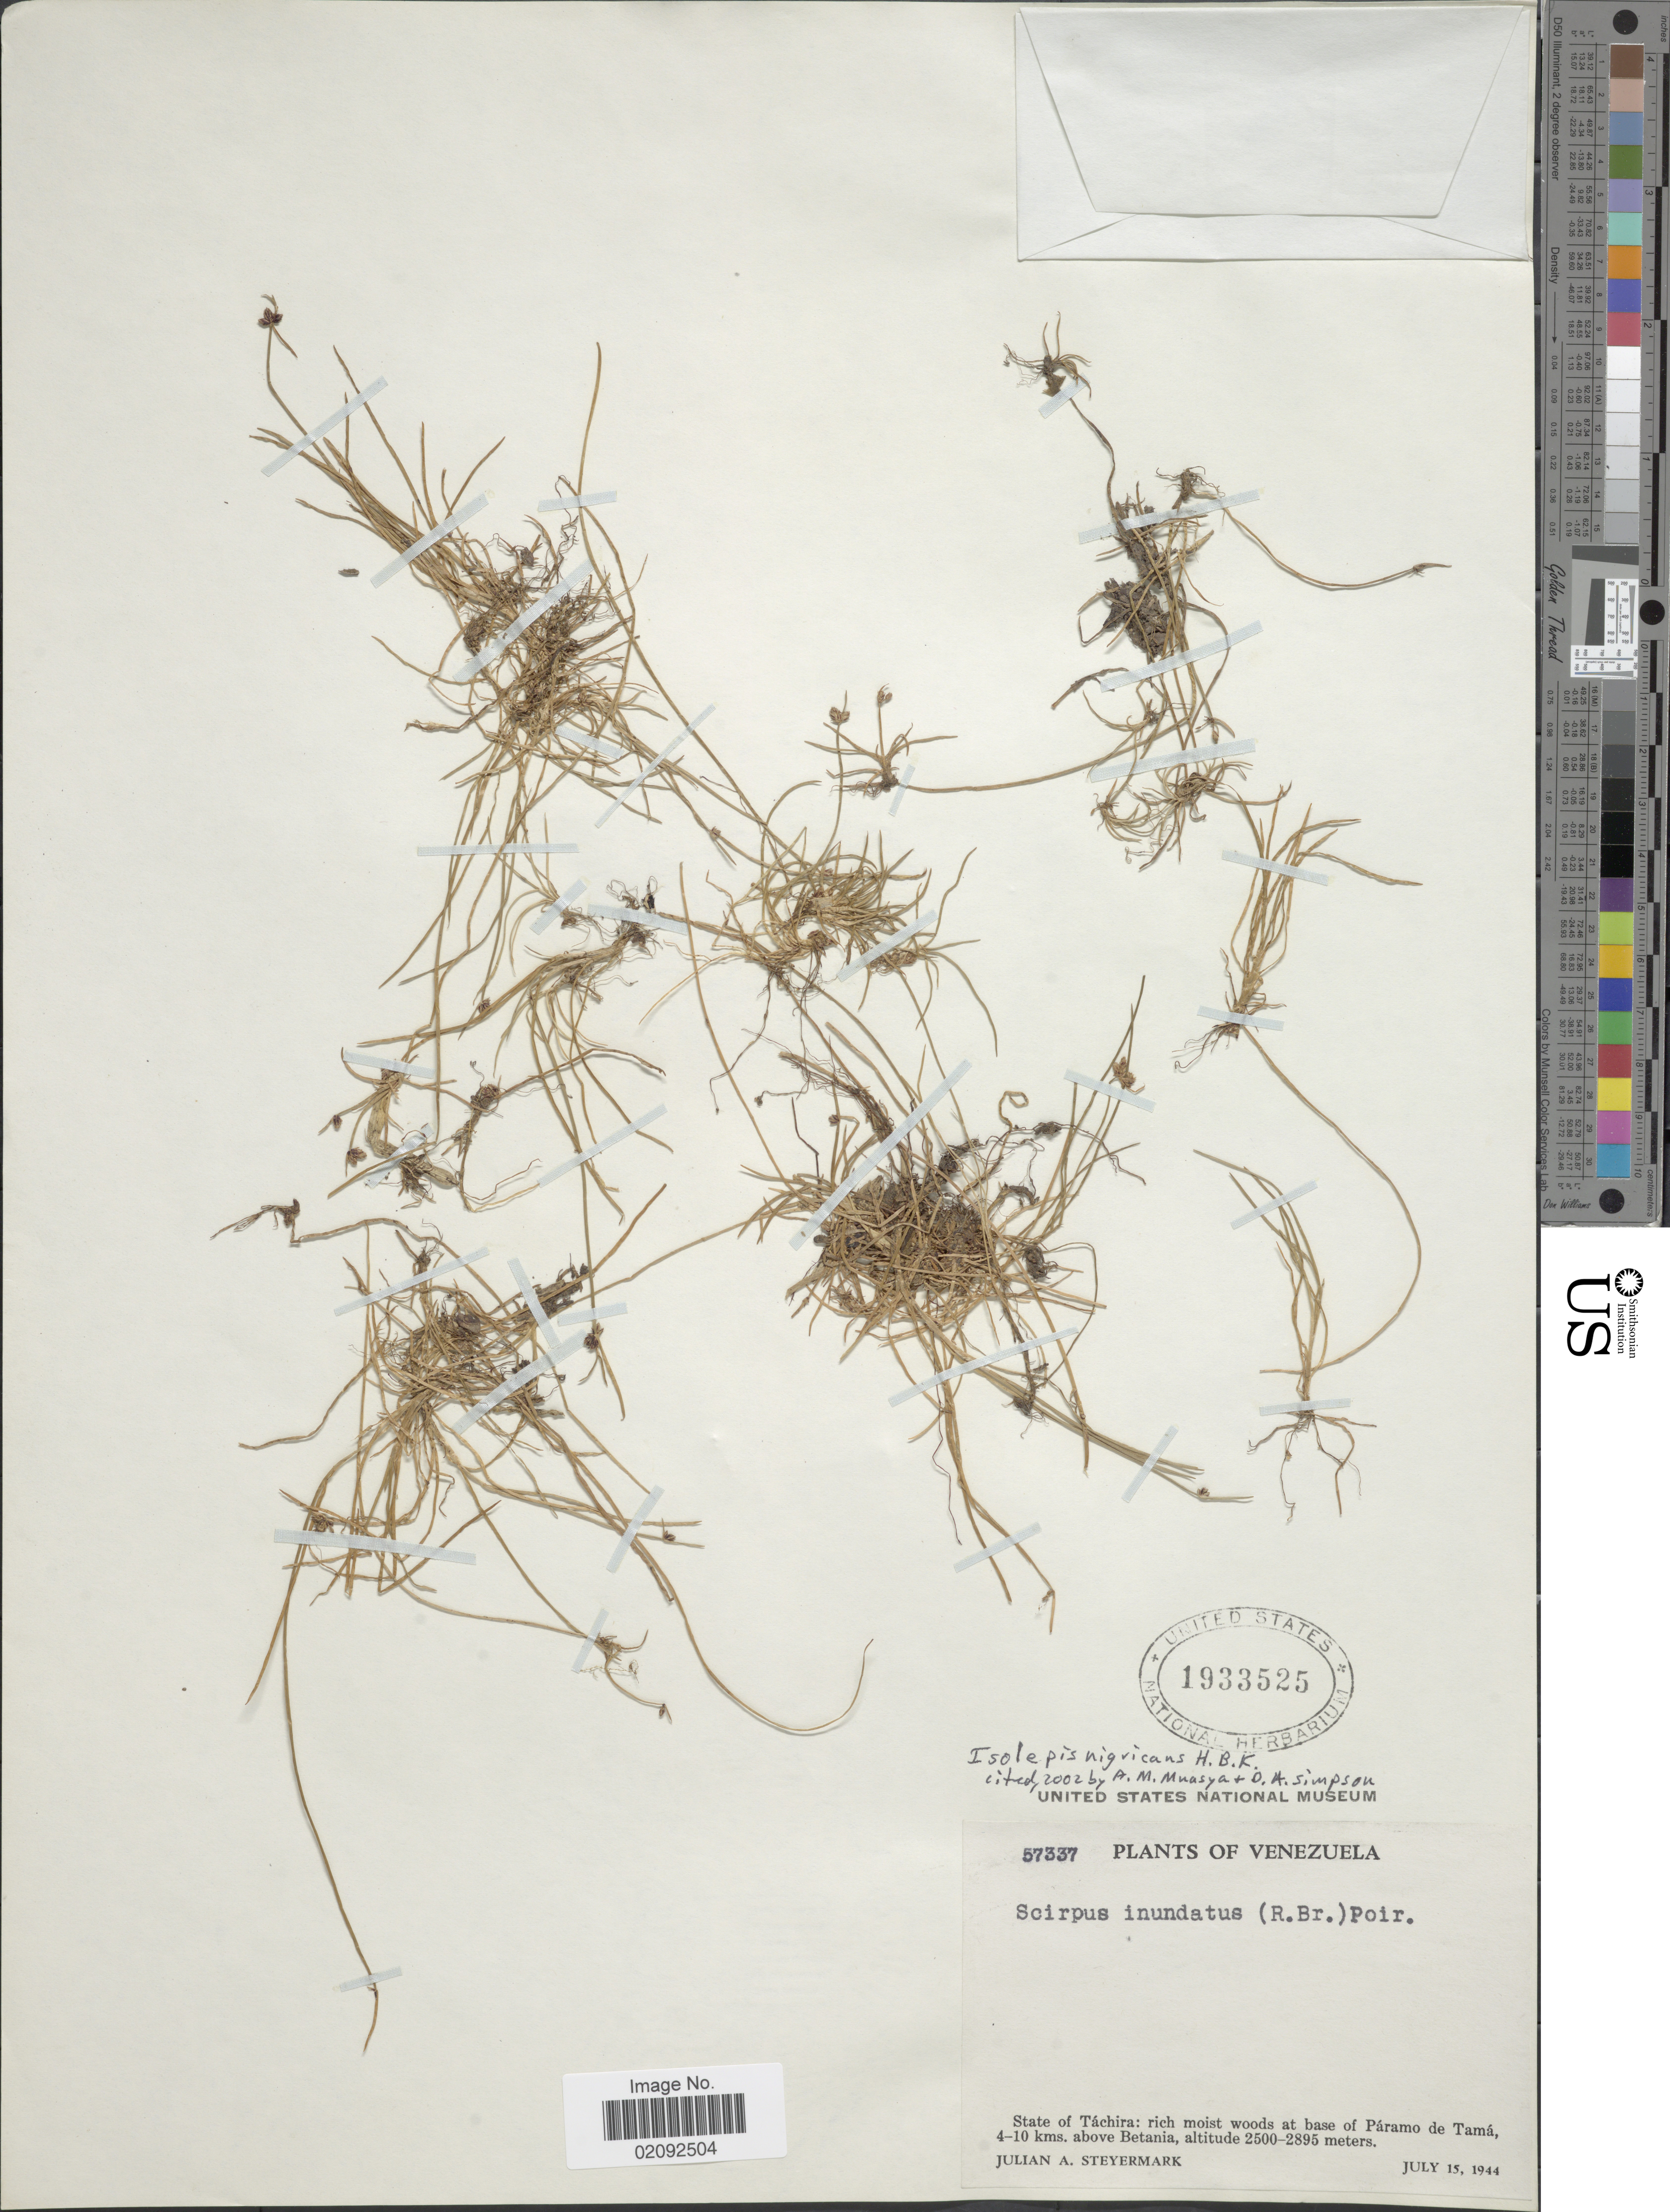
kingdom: Plantae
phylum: Tracheophyta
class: Liliopsida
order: Poales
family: Cyperaceae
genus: Isolepis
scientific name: Isolepis nigricans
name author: Kunth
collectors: J. Steyermark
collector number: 57337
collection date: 1944-07-15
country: Venezuela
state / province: Tachira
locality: Rich moist woods at base of Paramo de Tama, 4-10 kms. above Betania.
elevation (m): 2500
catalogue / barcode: US 1933525